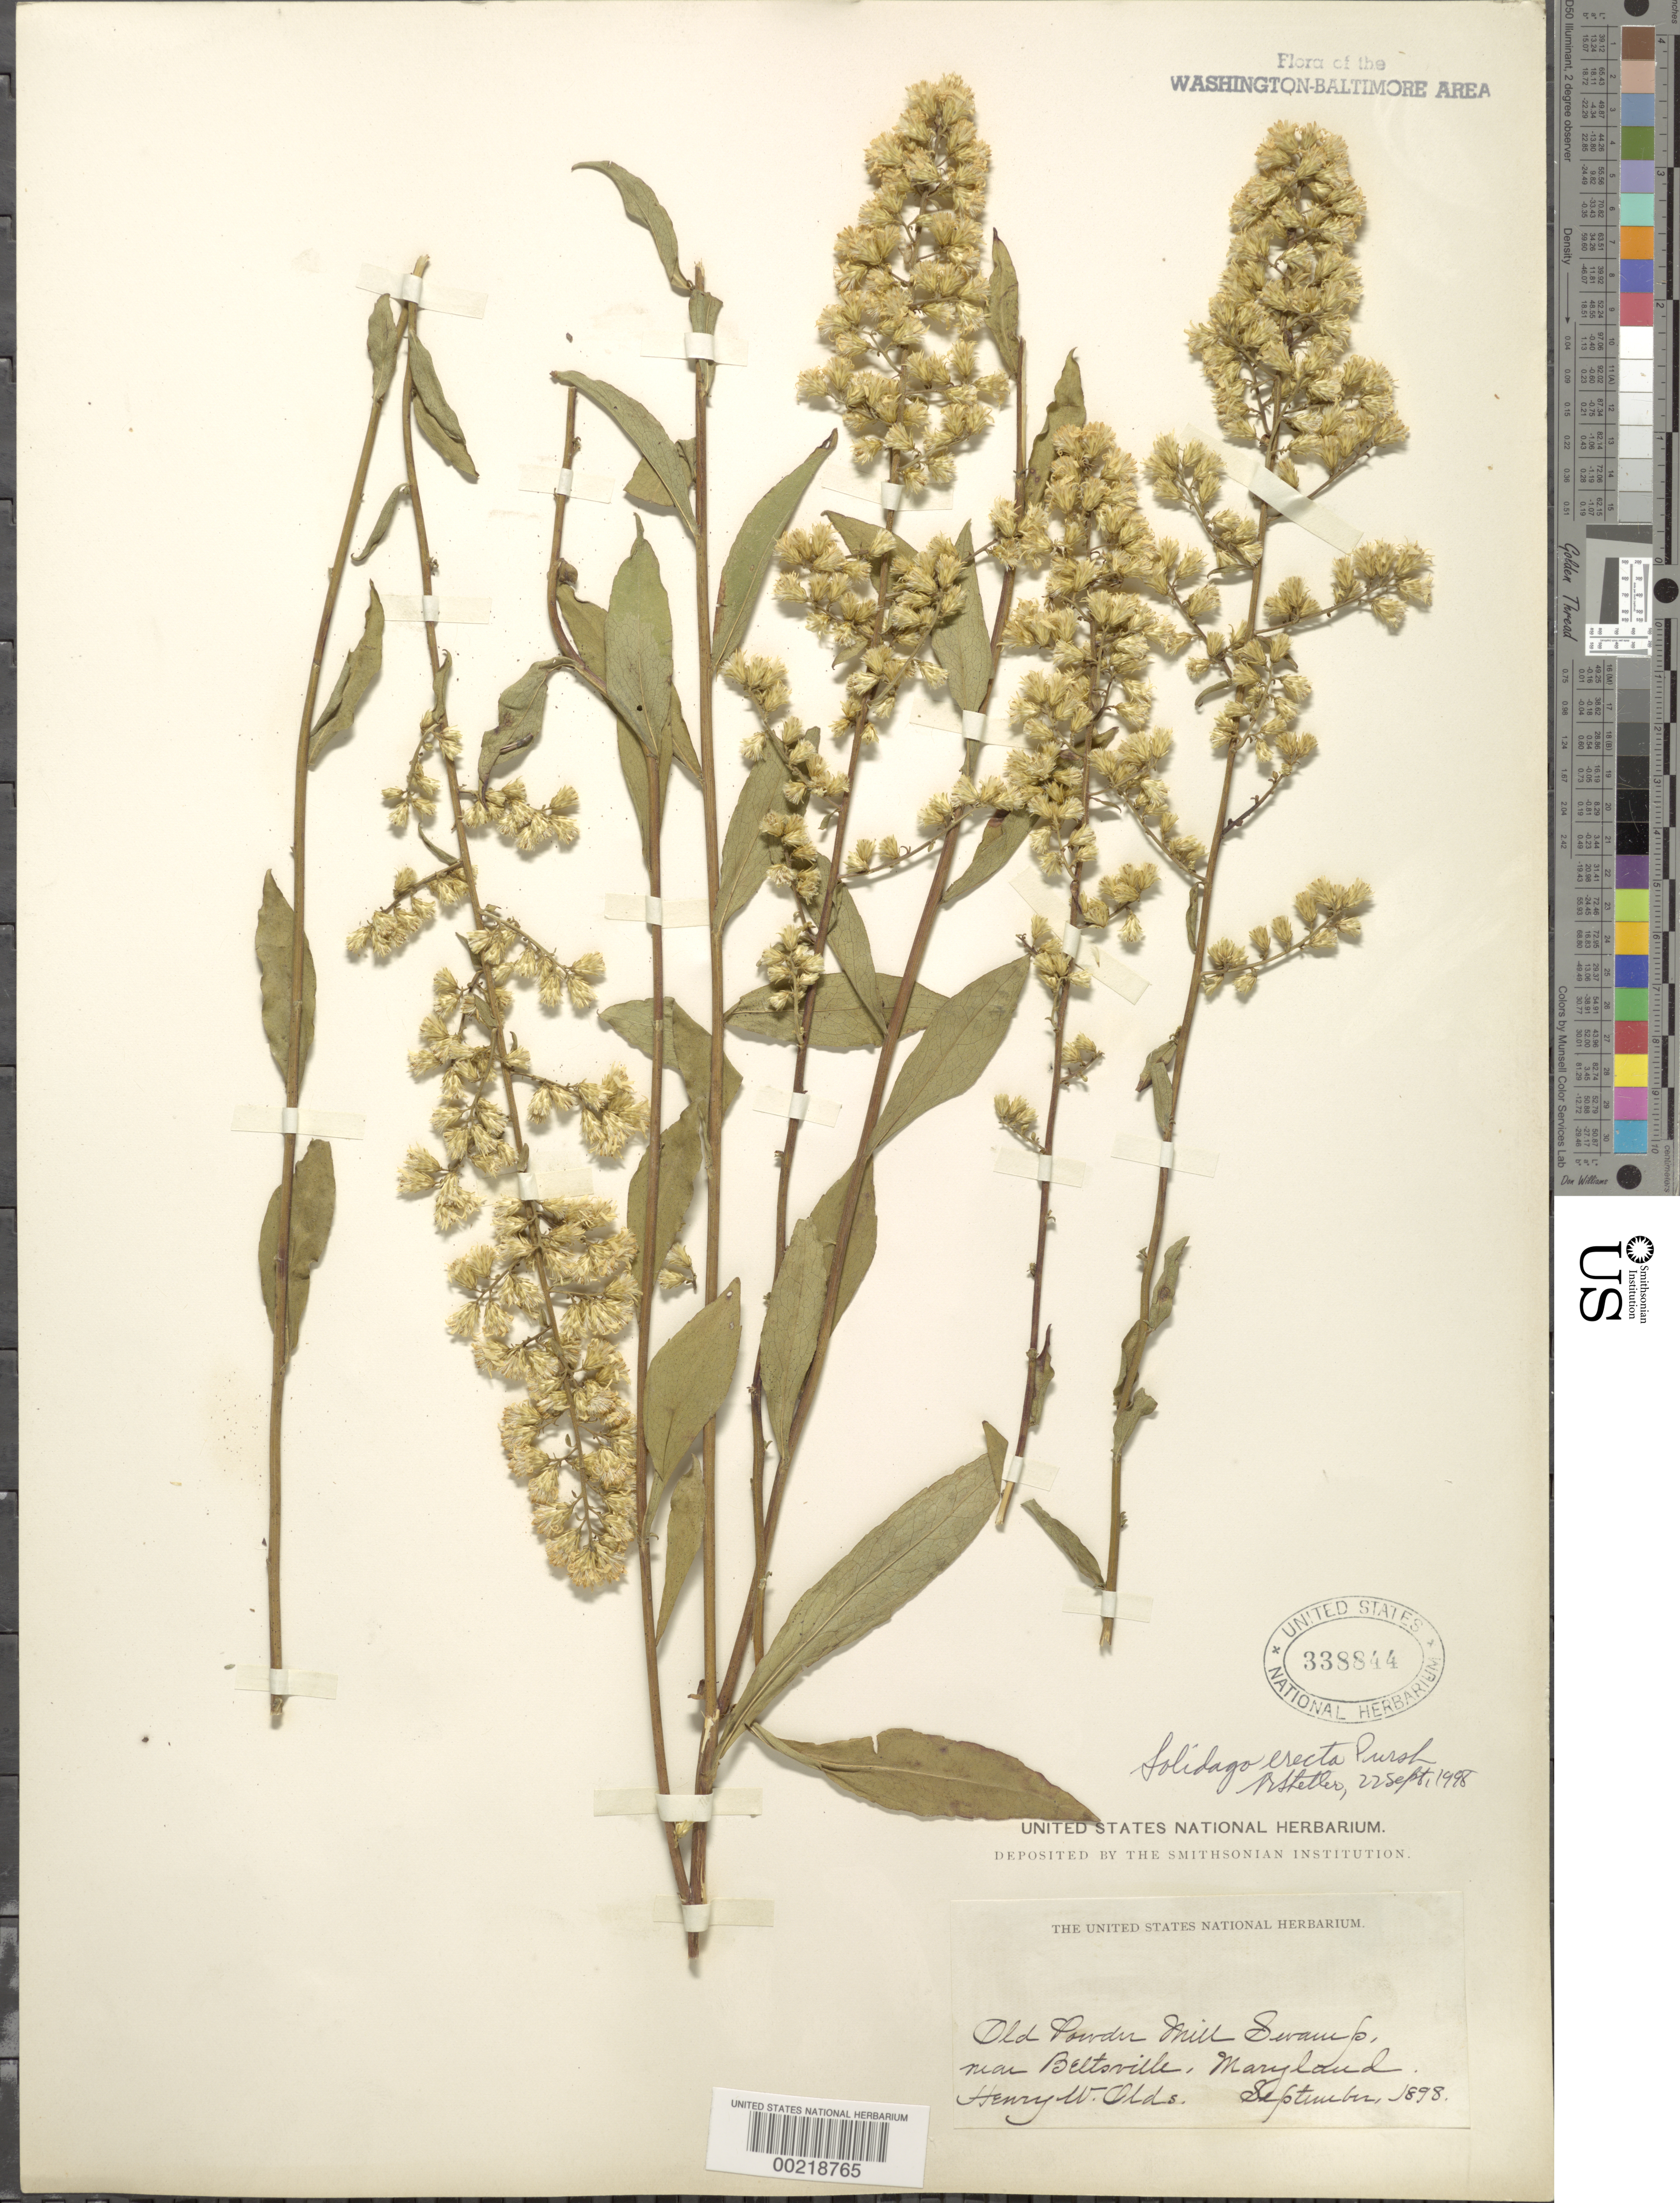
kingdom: Plantae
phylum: Tracheophyta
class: Magnoliopsida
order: Asterales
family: Asteraceae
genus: Solidago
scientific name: Solidago erecta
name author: Pursh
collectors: H. W. Olds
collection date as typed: Sep 1898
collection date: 1898-09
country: United States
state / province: Maryland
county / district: Prince George's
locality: Old Powder Mill Swamp, Beltsville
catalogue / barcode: US 338844